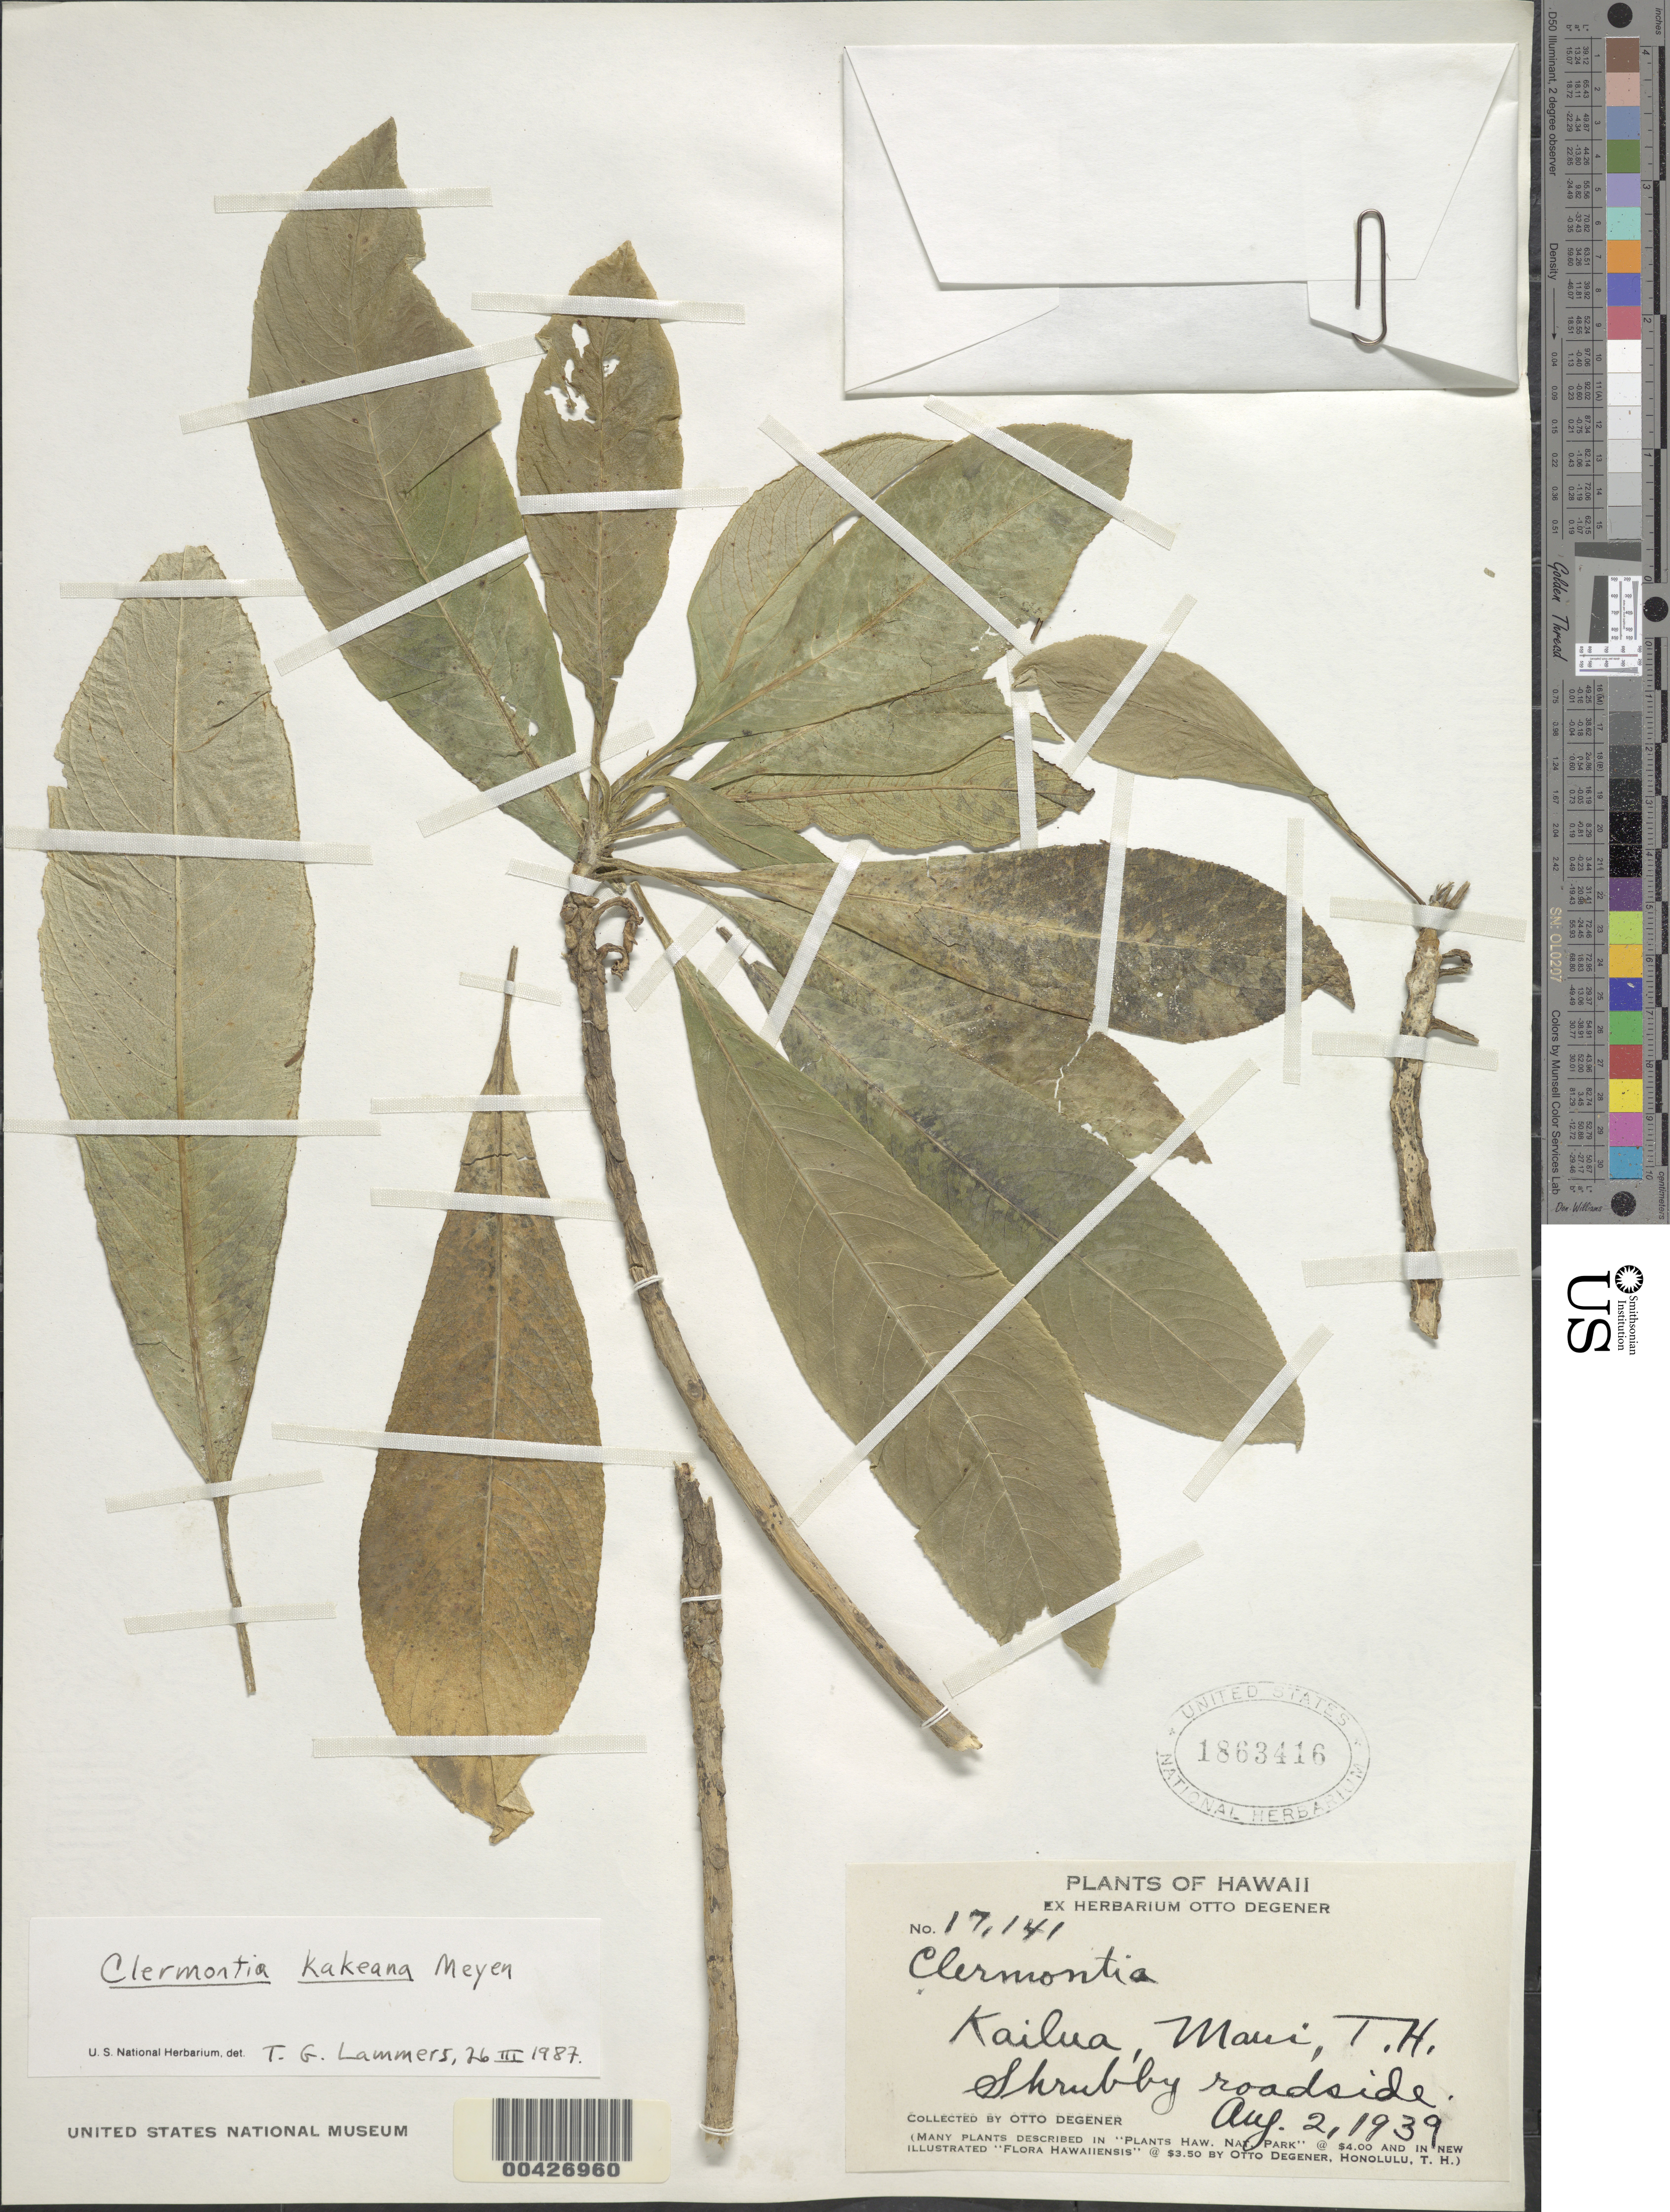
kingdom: Plantae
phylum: Tracheophyta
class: Magnoliopsida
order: Asterales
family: Campanulaceae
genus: Clermontia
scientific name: Clermontia kakeana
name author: Meyen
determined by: Wagner, W. L., (BOT), Smithsonian Institution - National Museum of Natural History (UNITED STATES)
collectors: O. Degener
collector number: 17141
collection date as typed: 2 Aug 1939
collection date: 1939-08-02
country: United States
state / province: Hawaii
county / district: Maui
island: Maui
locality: Kailua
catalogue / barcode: US 1863416